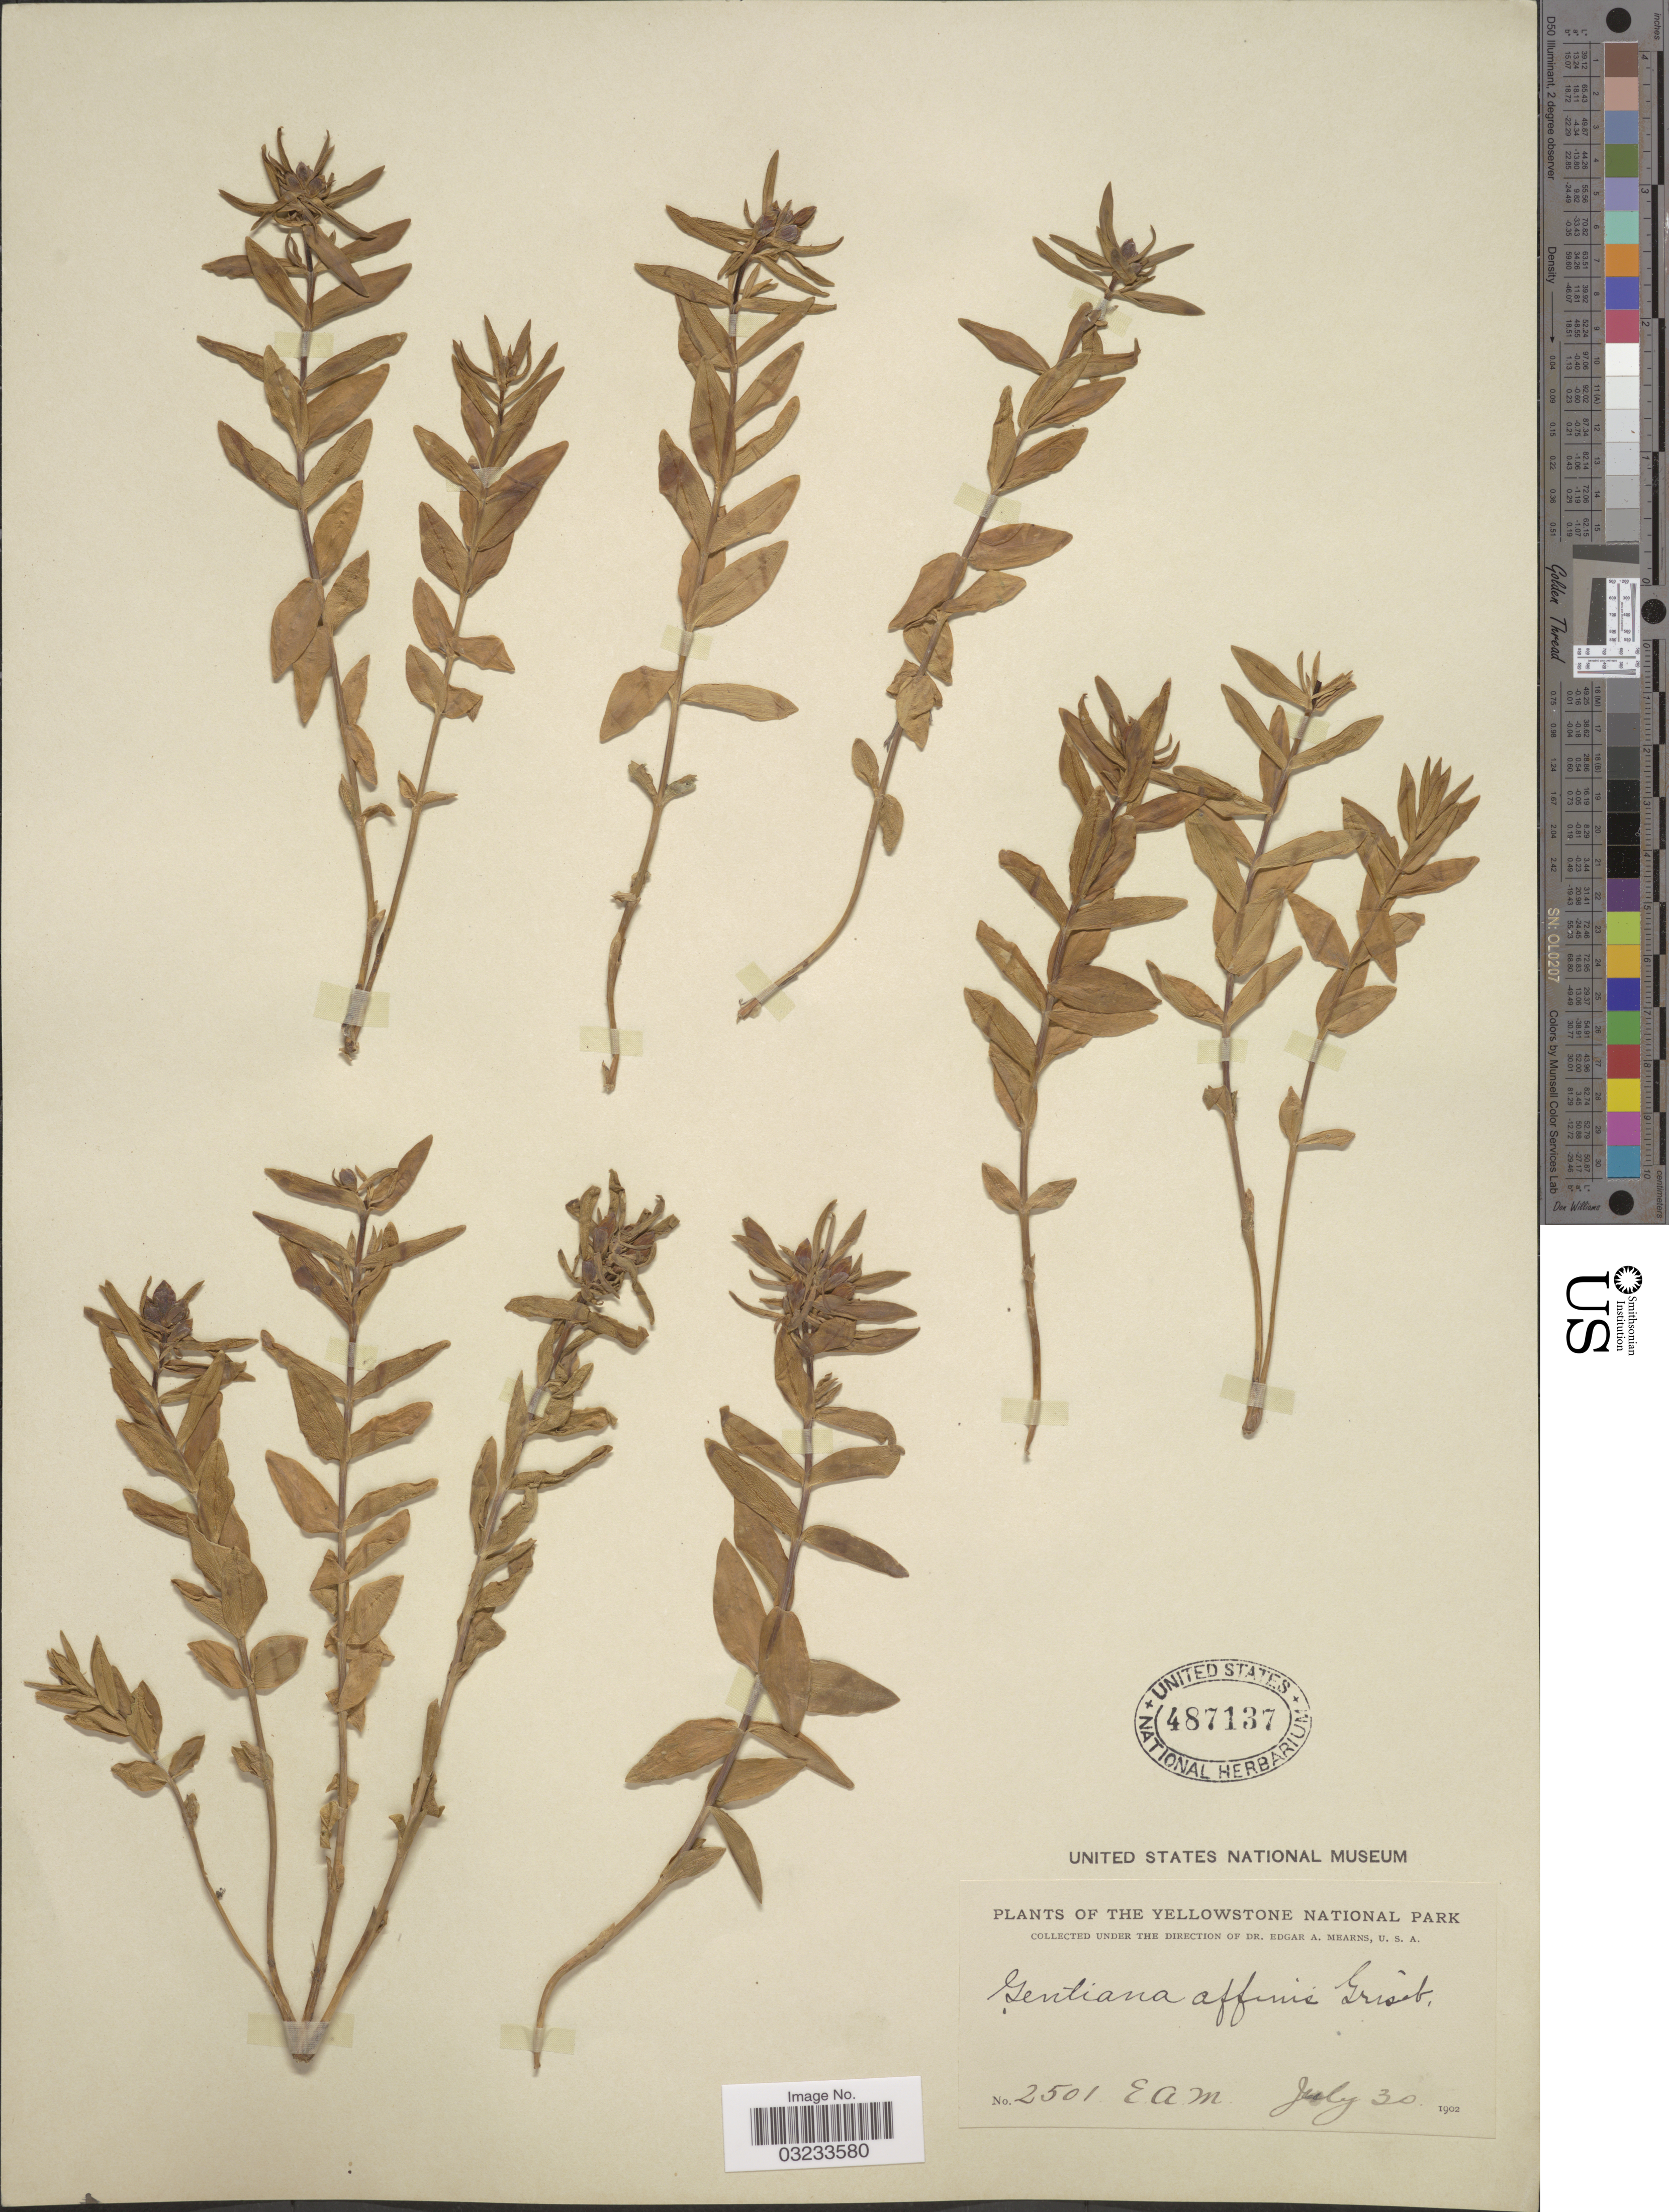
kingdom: Plantae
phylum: Tracheophyta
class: Magnoliopsida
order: Gentianales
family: Gentianaceae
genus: Gentiana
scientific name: Gentiana affinis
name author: Griseb.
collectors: E. A. Mearns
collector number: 2501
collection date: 1902-07-30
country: United States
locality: Yellowstone National Park.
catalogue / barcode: US 487137